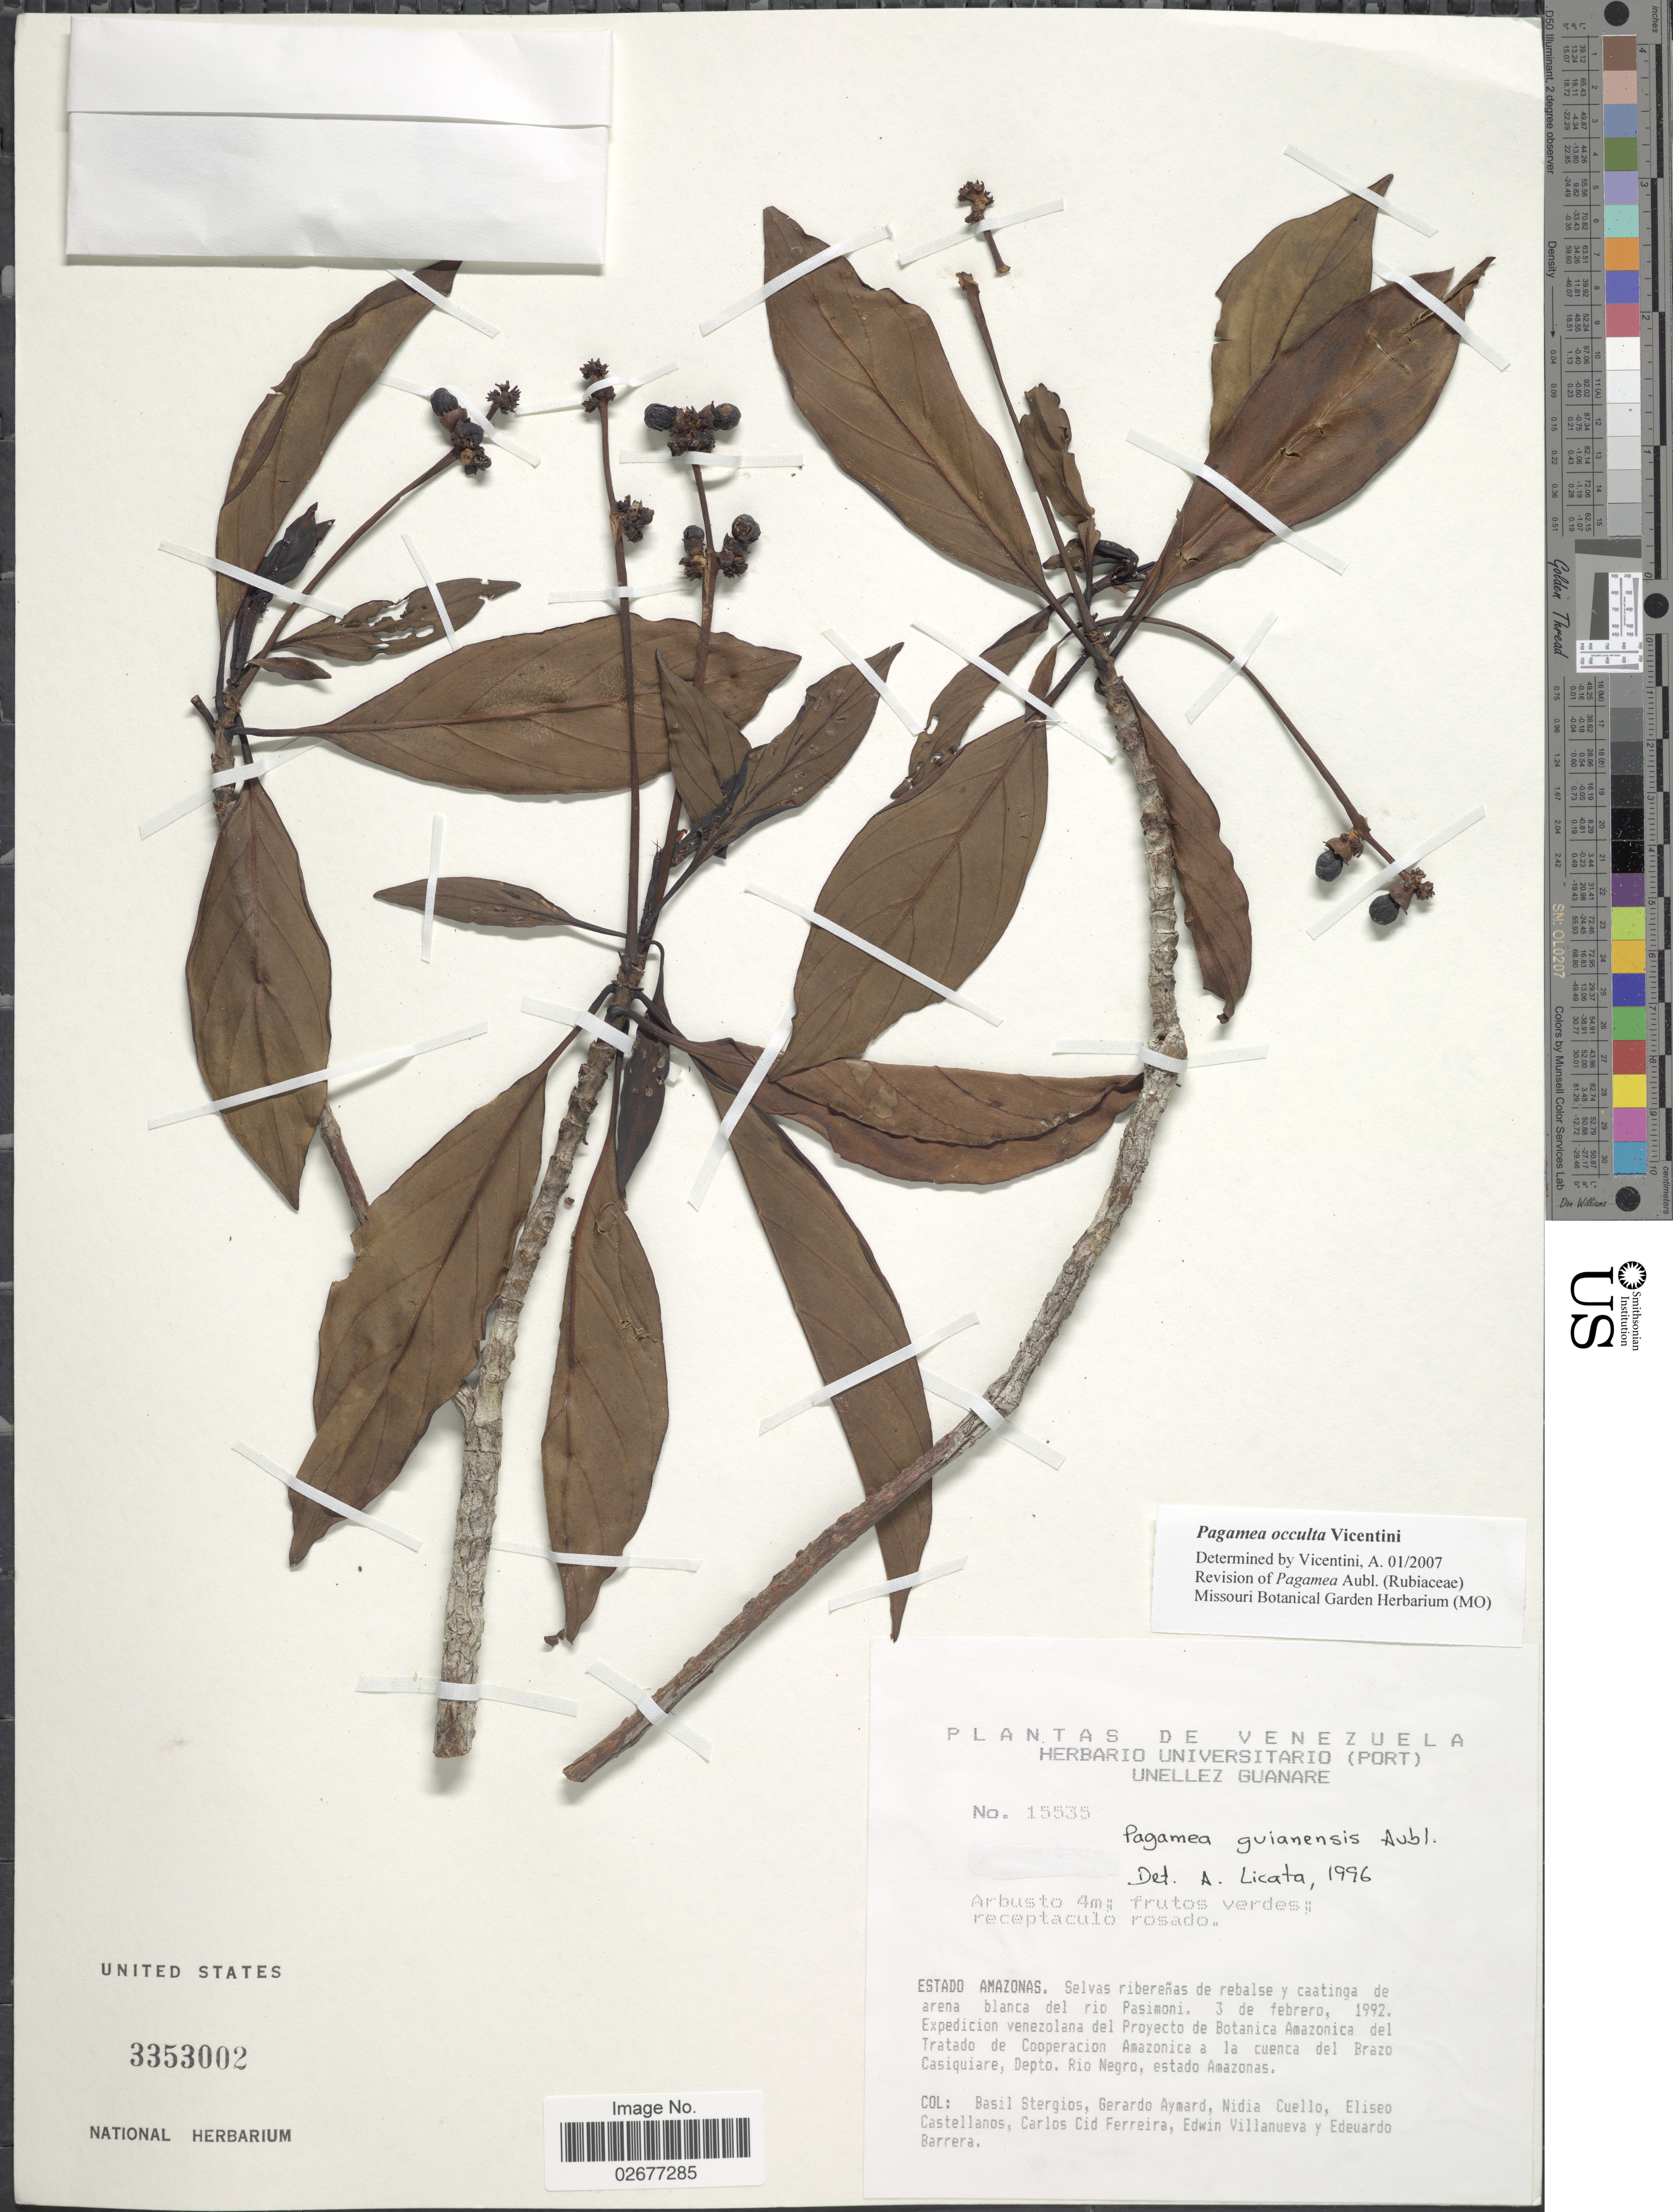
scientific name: unpublished name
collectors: B. G. Stergios, G. A. Aymard, N. L. Cuello, E. Castellanos, C. A. Cid Ferreira, E. Villanueva & E. Barrera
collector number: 15535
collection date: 1992-02-03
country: Venezuela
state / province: Amazonas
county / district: Río Negro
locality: Rio Pasimoni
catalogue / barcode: US 3353002